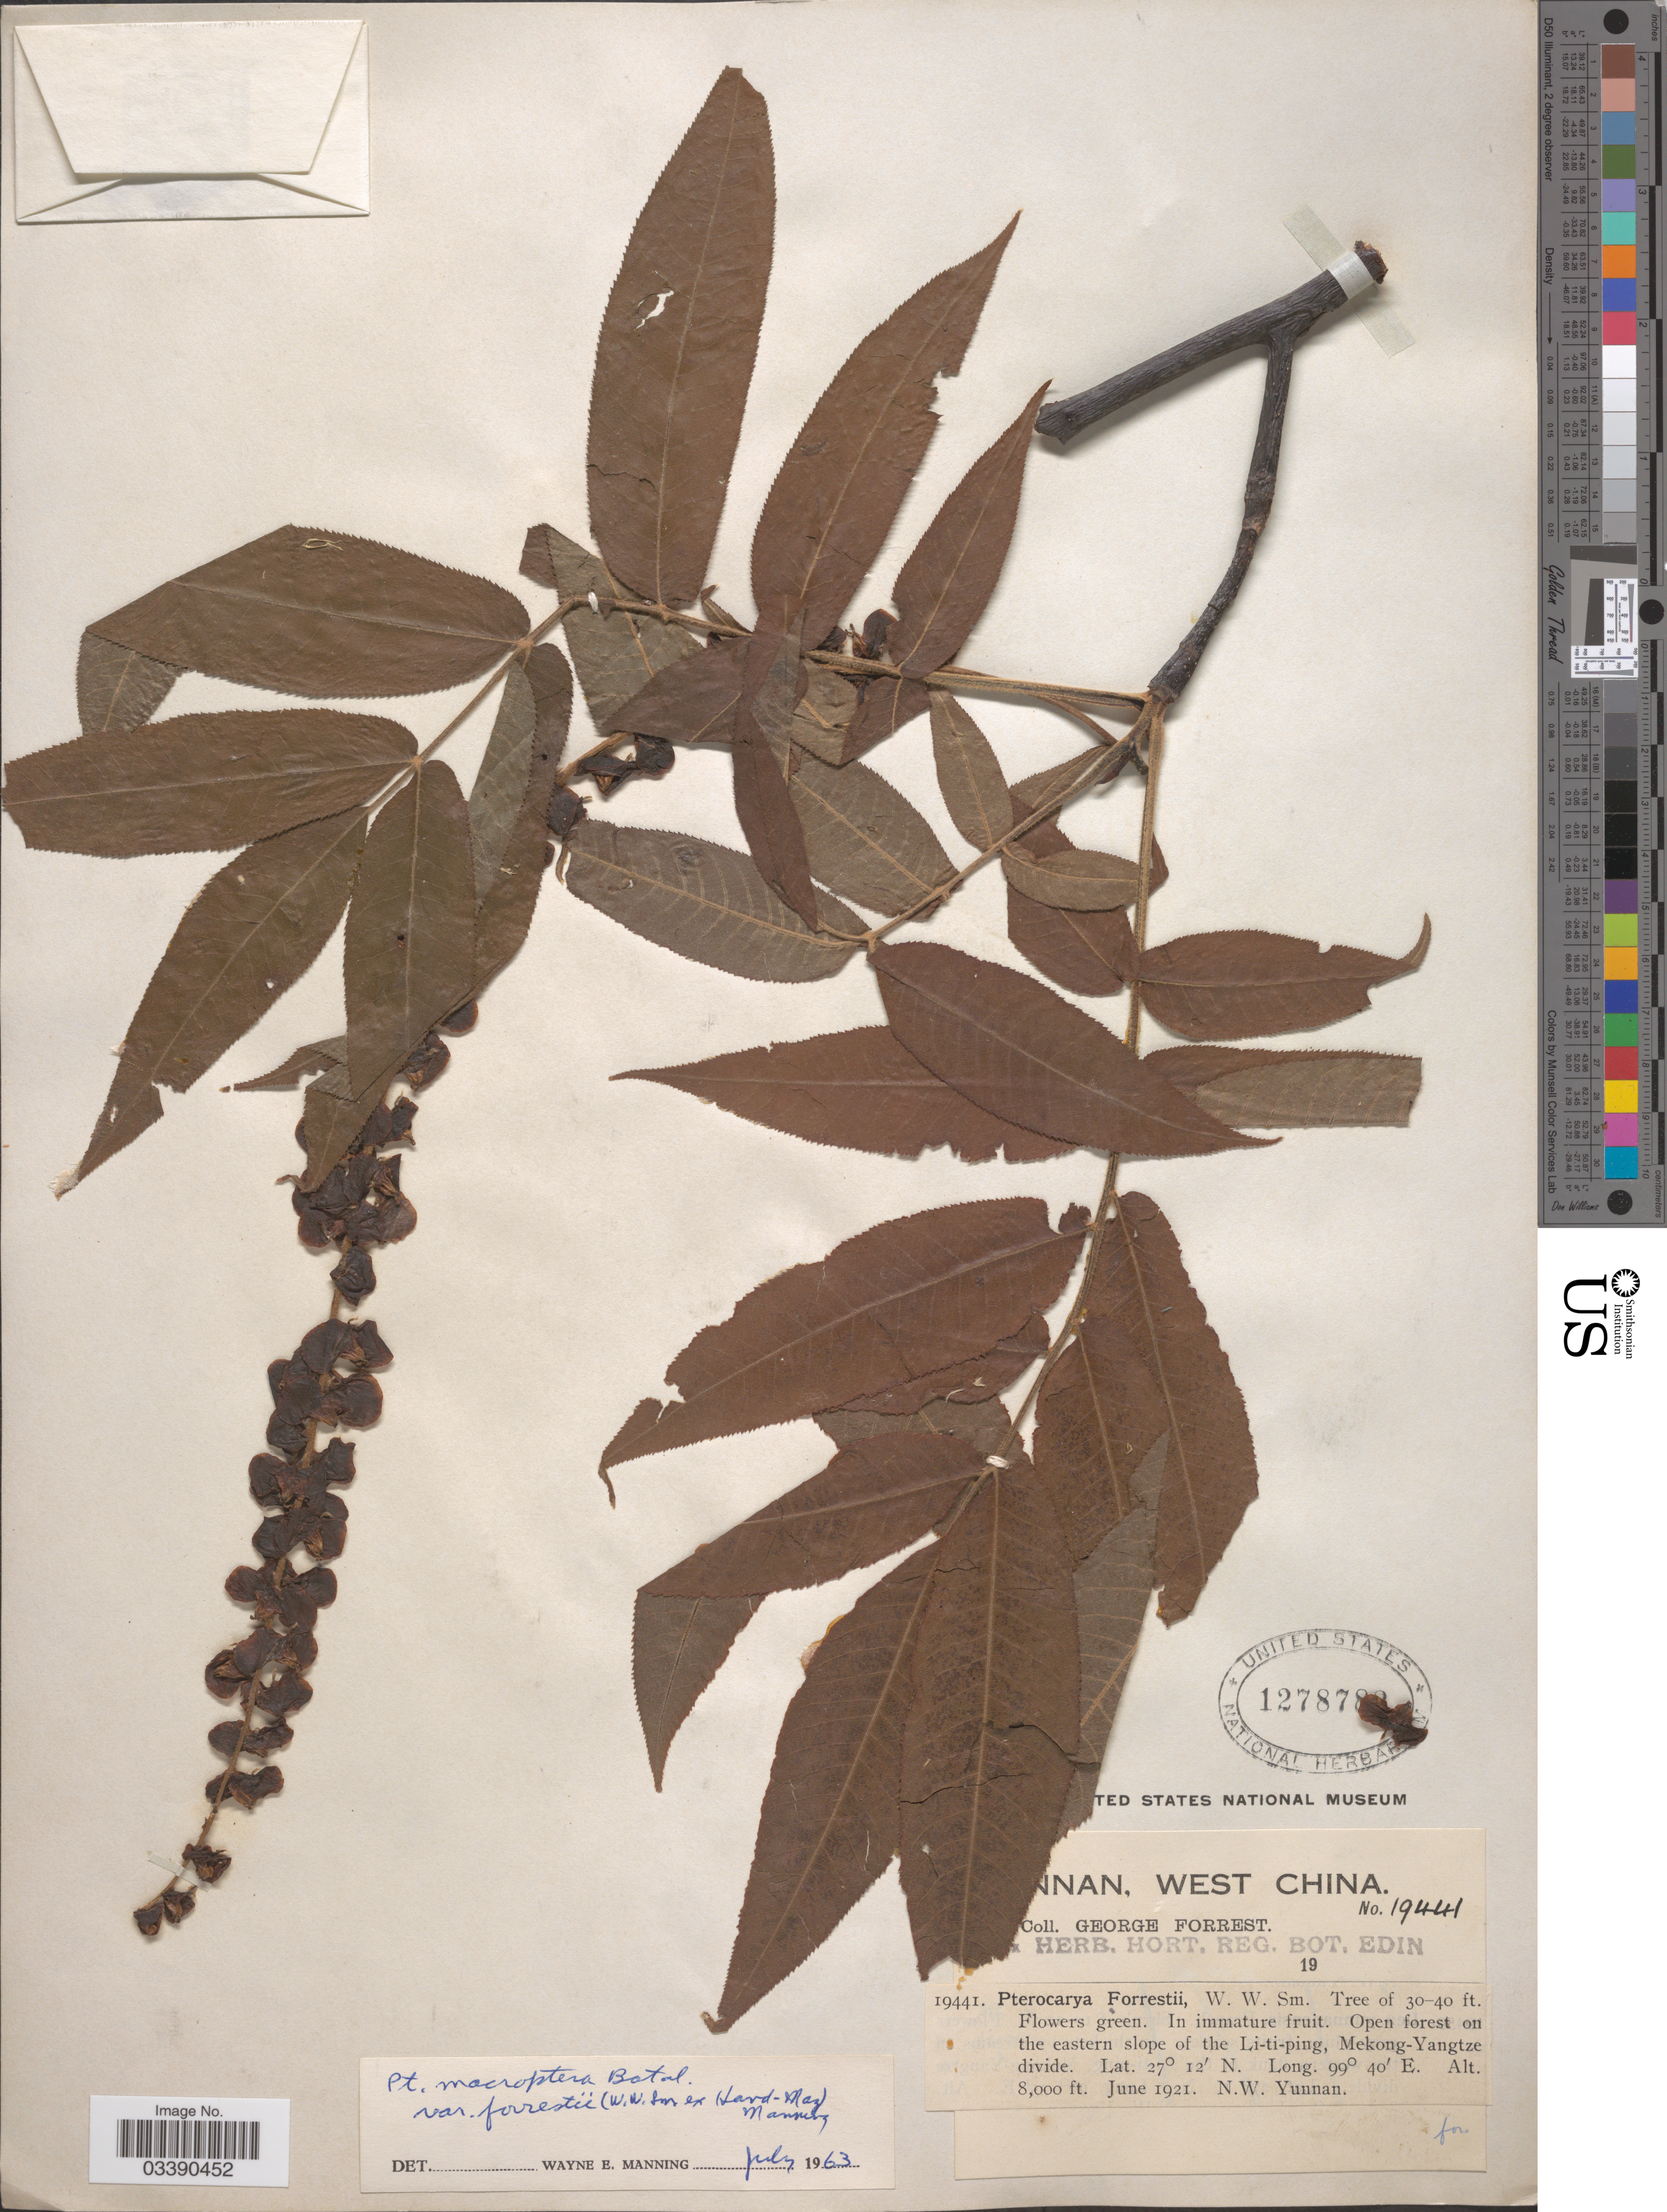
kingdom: Plantae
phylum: Tracheophyta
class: Magnoliopsida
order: Fagales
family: Juglandaceae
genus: Pterocarya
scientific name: Pterocarya macroptera var. forrestii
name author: (W.W. Sm.) W.E. Manning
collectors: G. Forrest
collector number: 19441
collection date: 1921-06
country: China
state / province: Yunnan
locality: West China. Open forest on the eastern slope of the Li-ti-ping, Mekong-Yangtze divide.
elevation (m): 2438